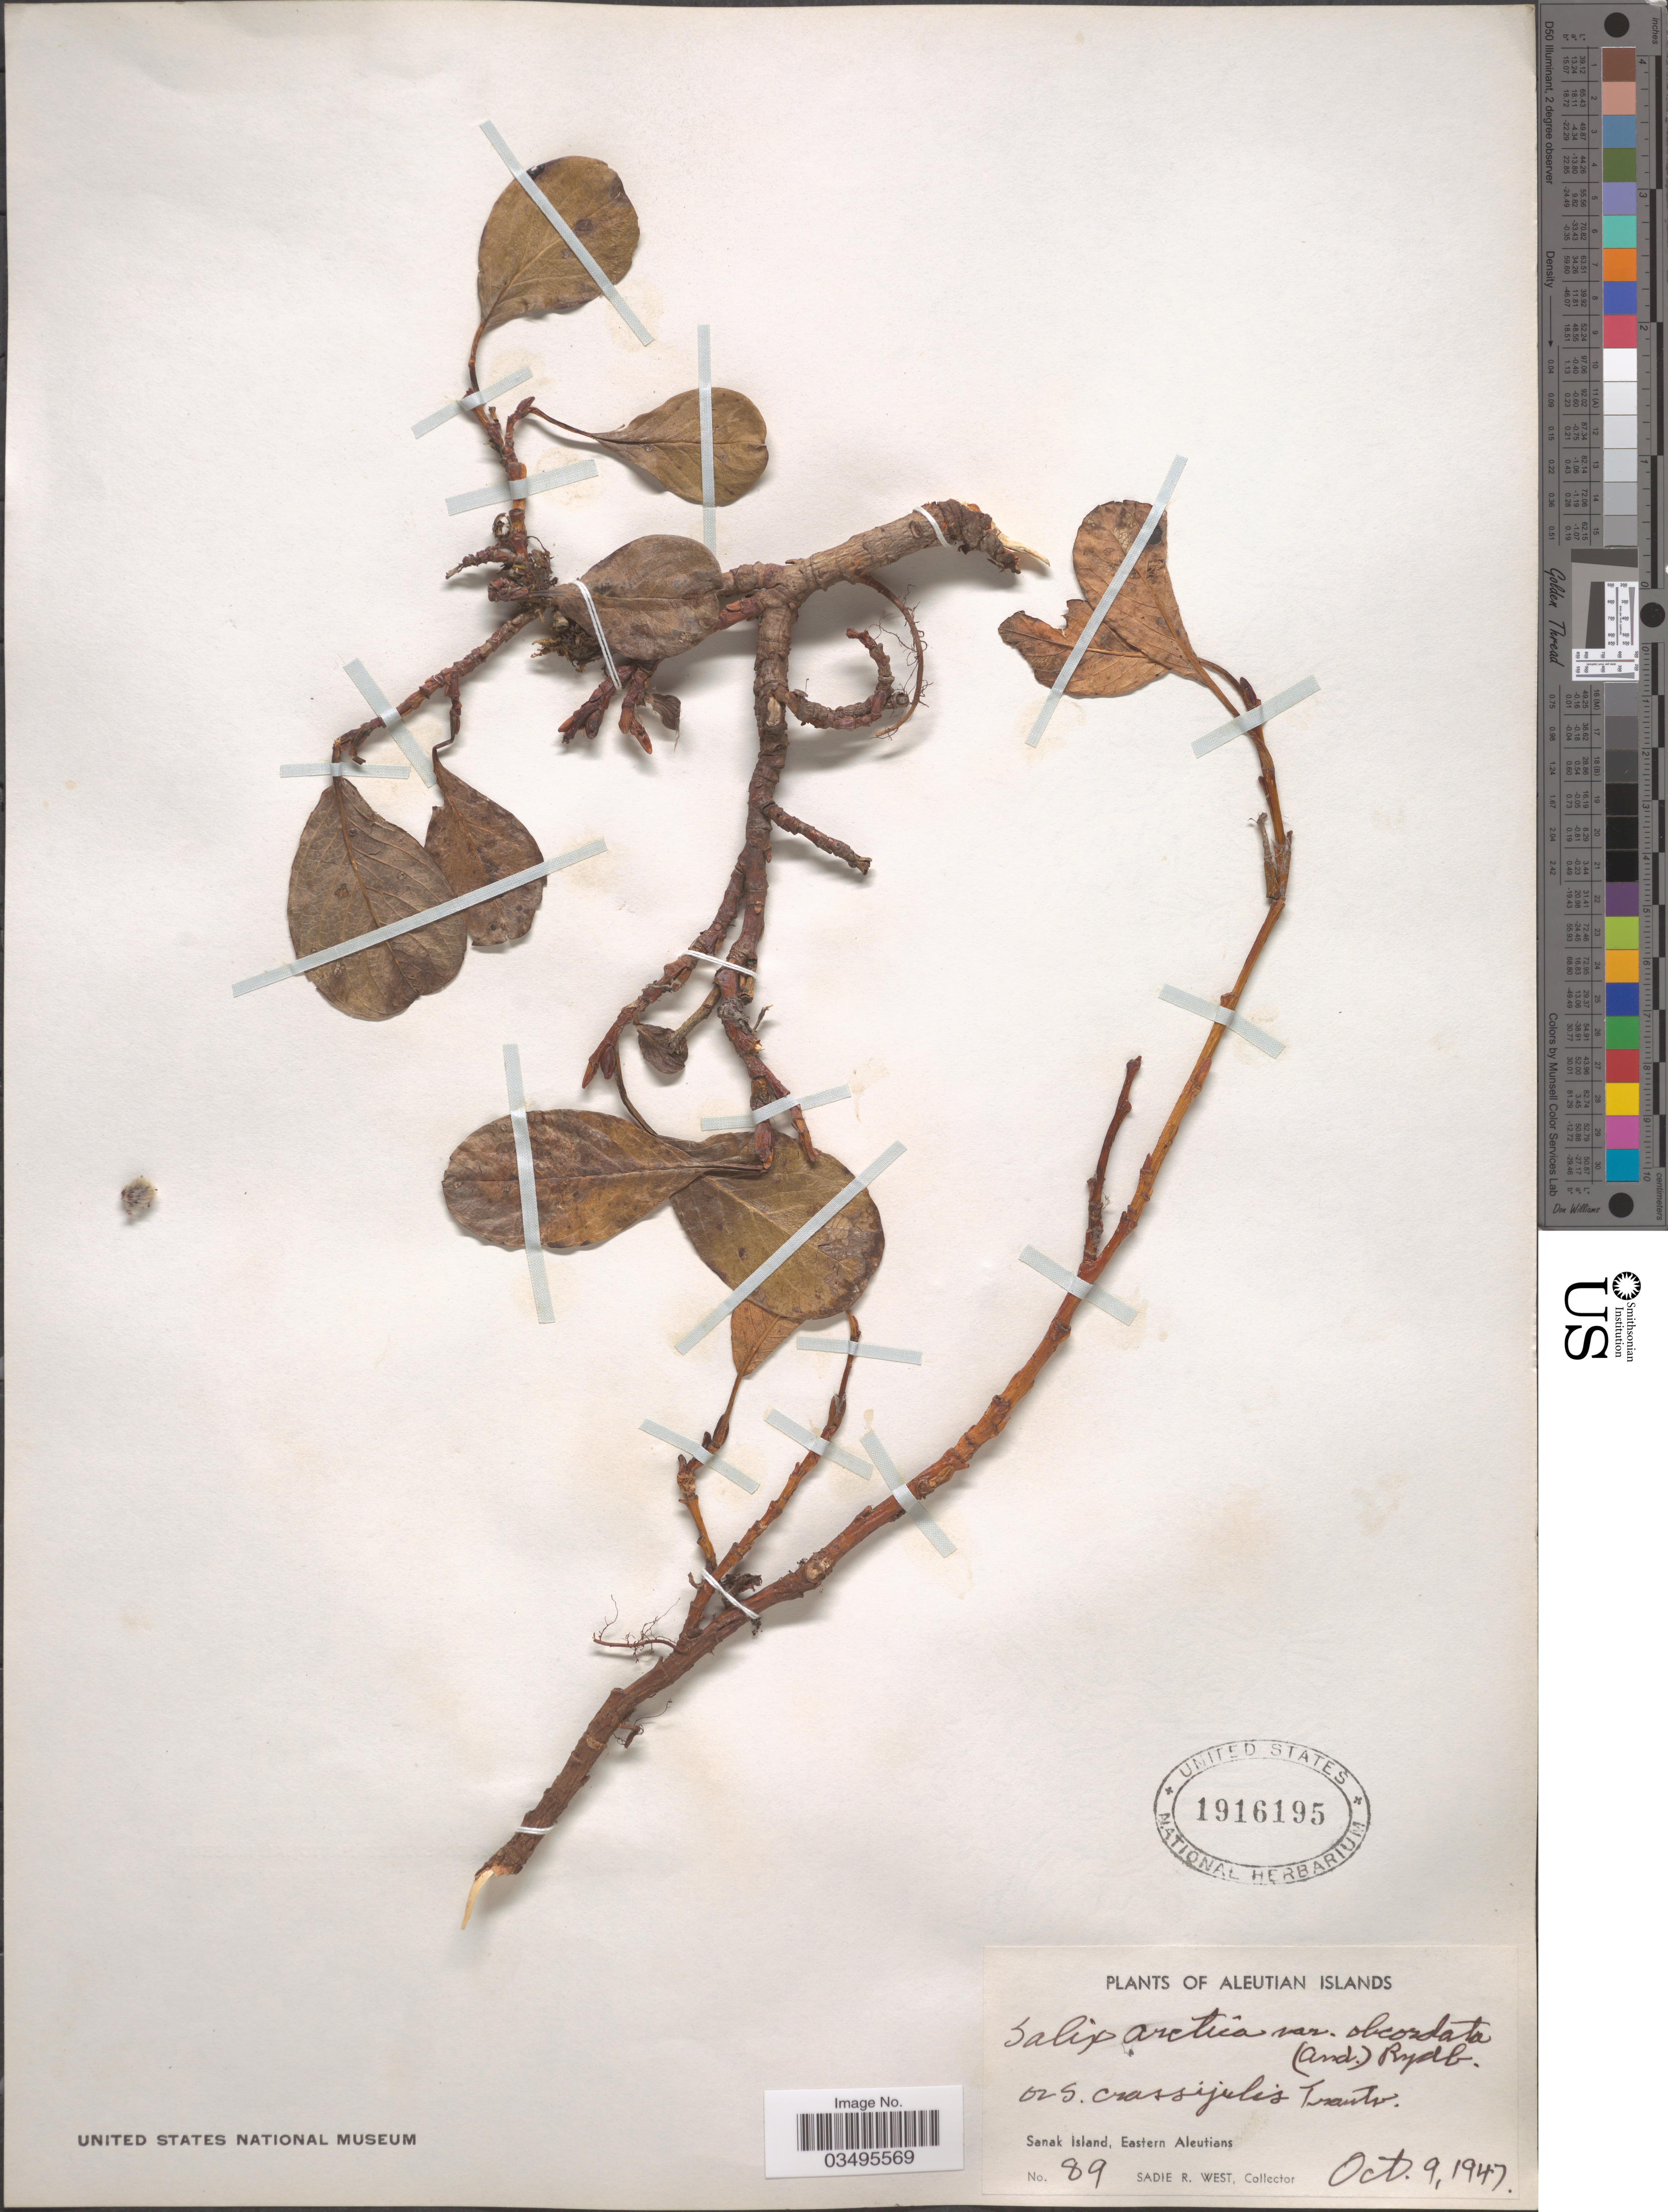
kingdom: Plantae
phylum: Tracheophyta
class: Magnoliopsida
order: Malpighiales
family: Salicaceae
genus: Salix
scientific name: Salix arctica var. obcordata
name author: (Andersson) Rydb.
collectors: S. R. West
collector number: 89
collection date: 1947-10-09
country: United States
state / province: Alaska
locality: Aleutian Islands. Sanak Island, Eastern Aleutians.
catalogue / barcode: US 1916195